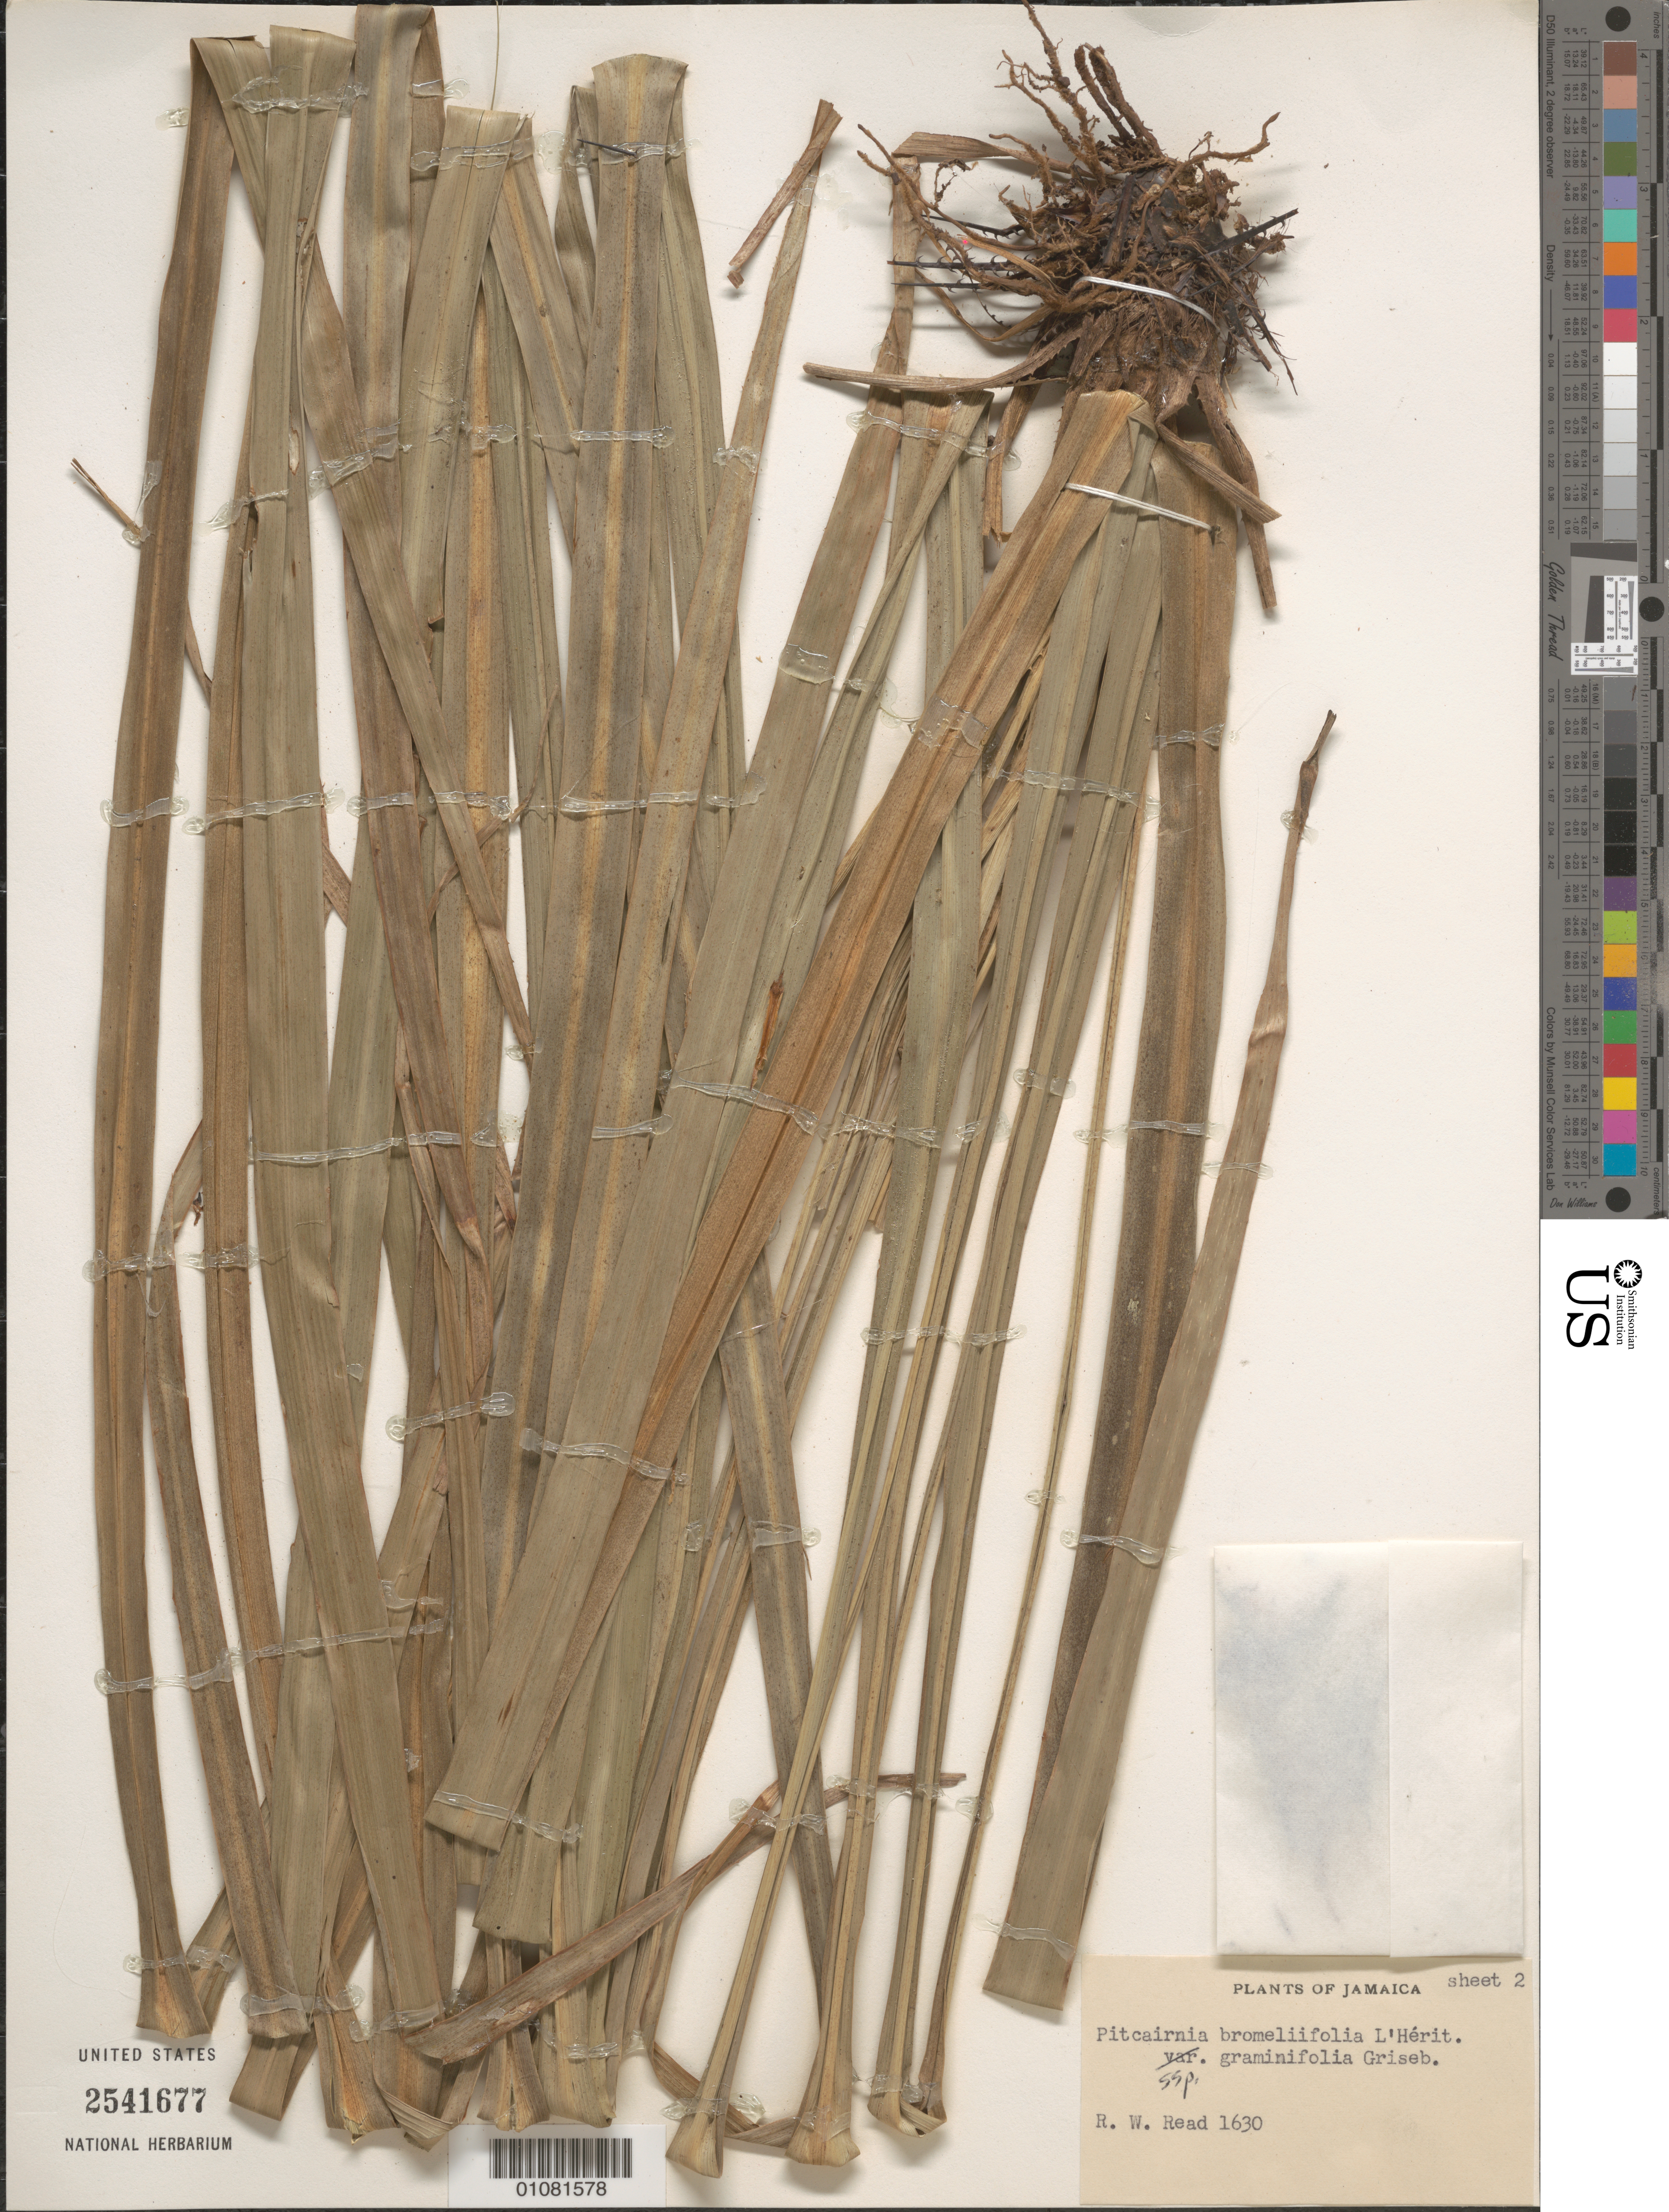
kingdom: Plantae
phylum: Tracheophyta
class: Liliopsida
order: Poales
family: Bromeliaceae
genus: Pitcairnia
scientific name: Pitcairnia bromeliifolia var. graminifolia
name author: Griseb.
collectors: R. W. Read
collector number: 1630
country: Jamaica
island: Jamaica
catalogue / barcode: US 2541677